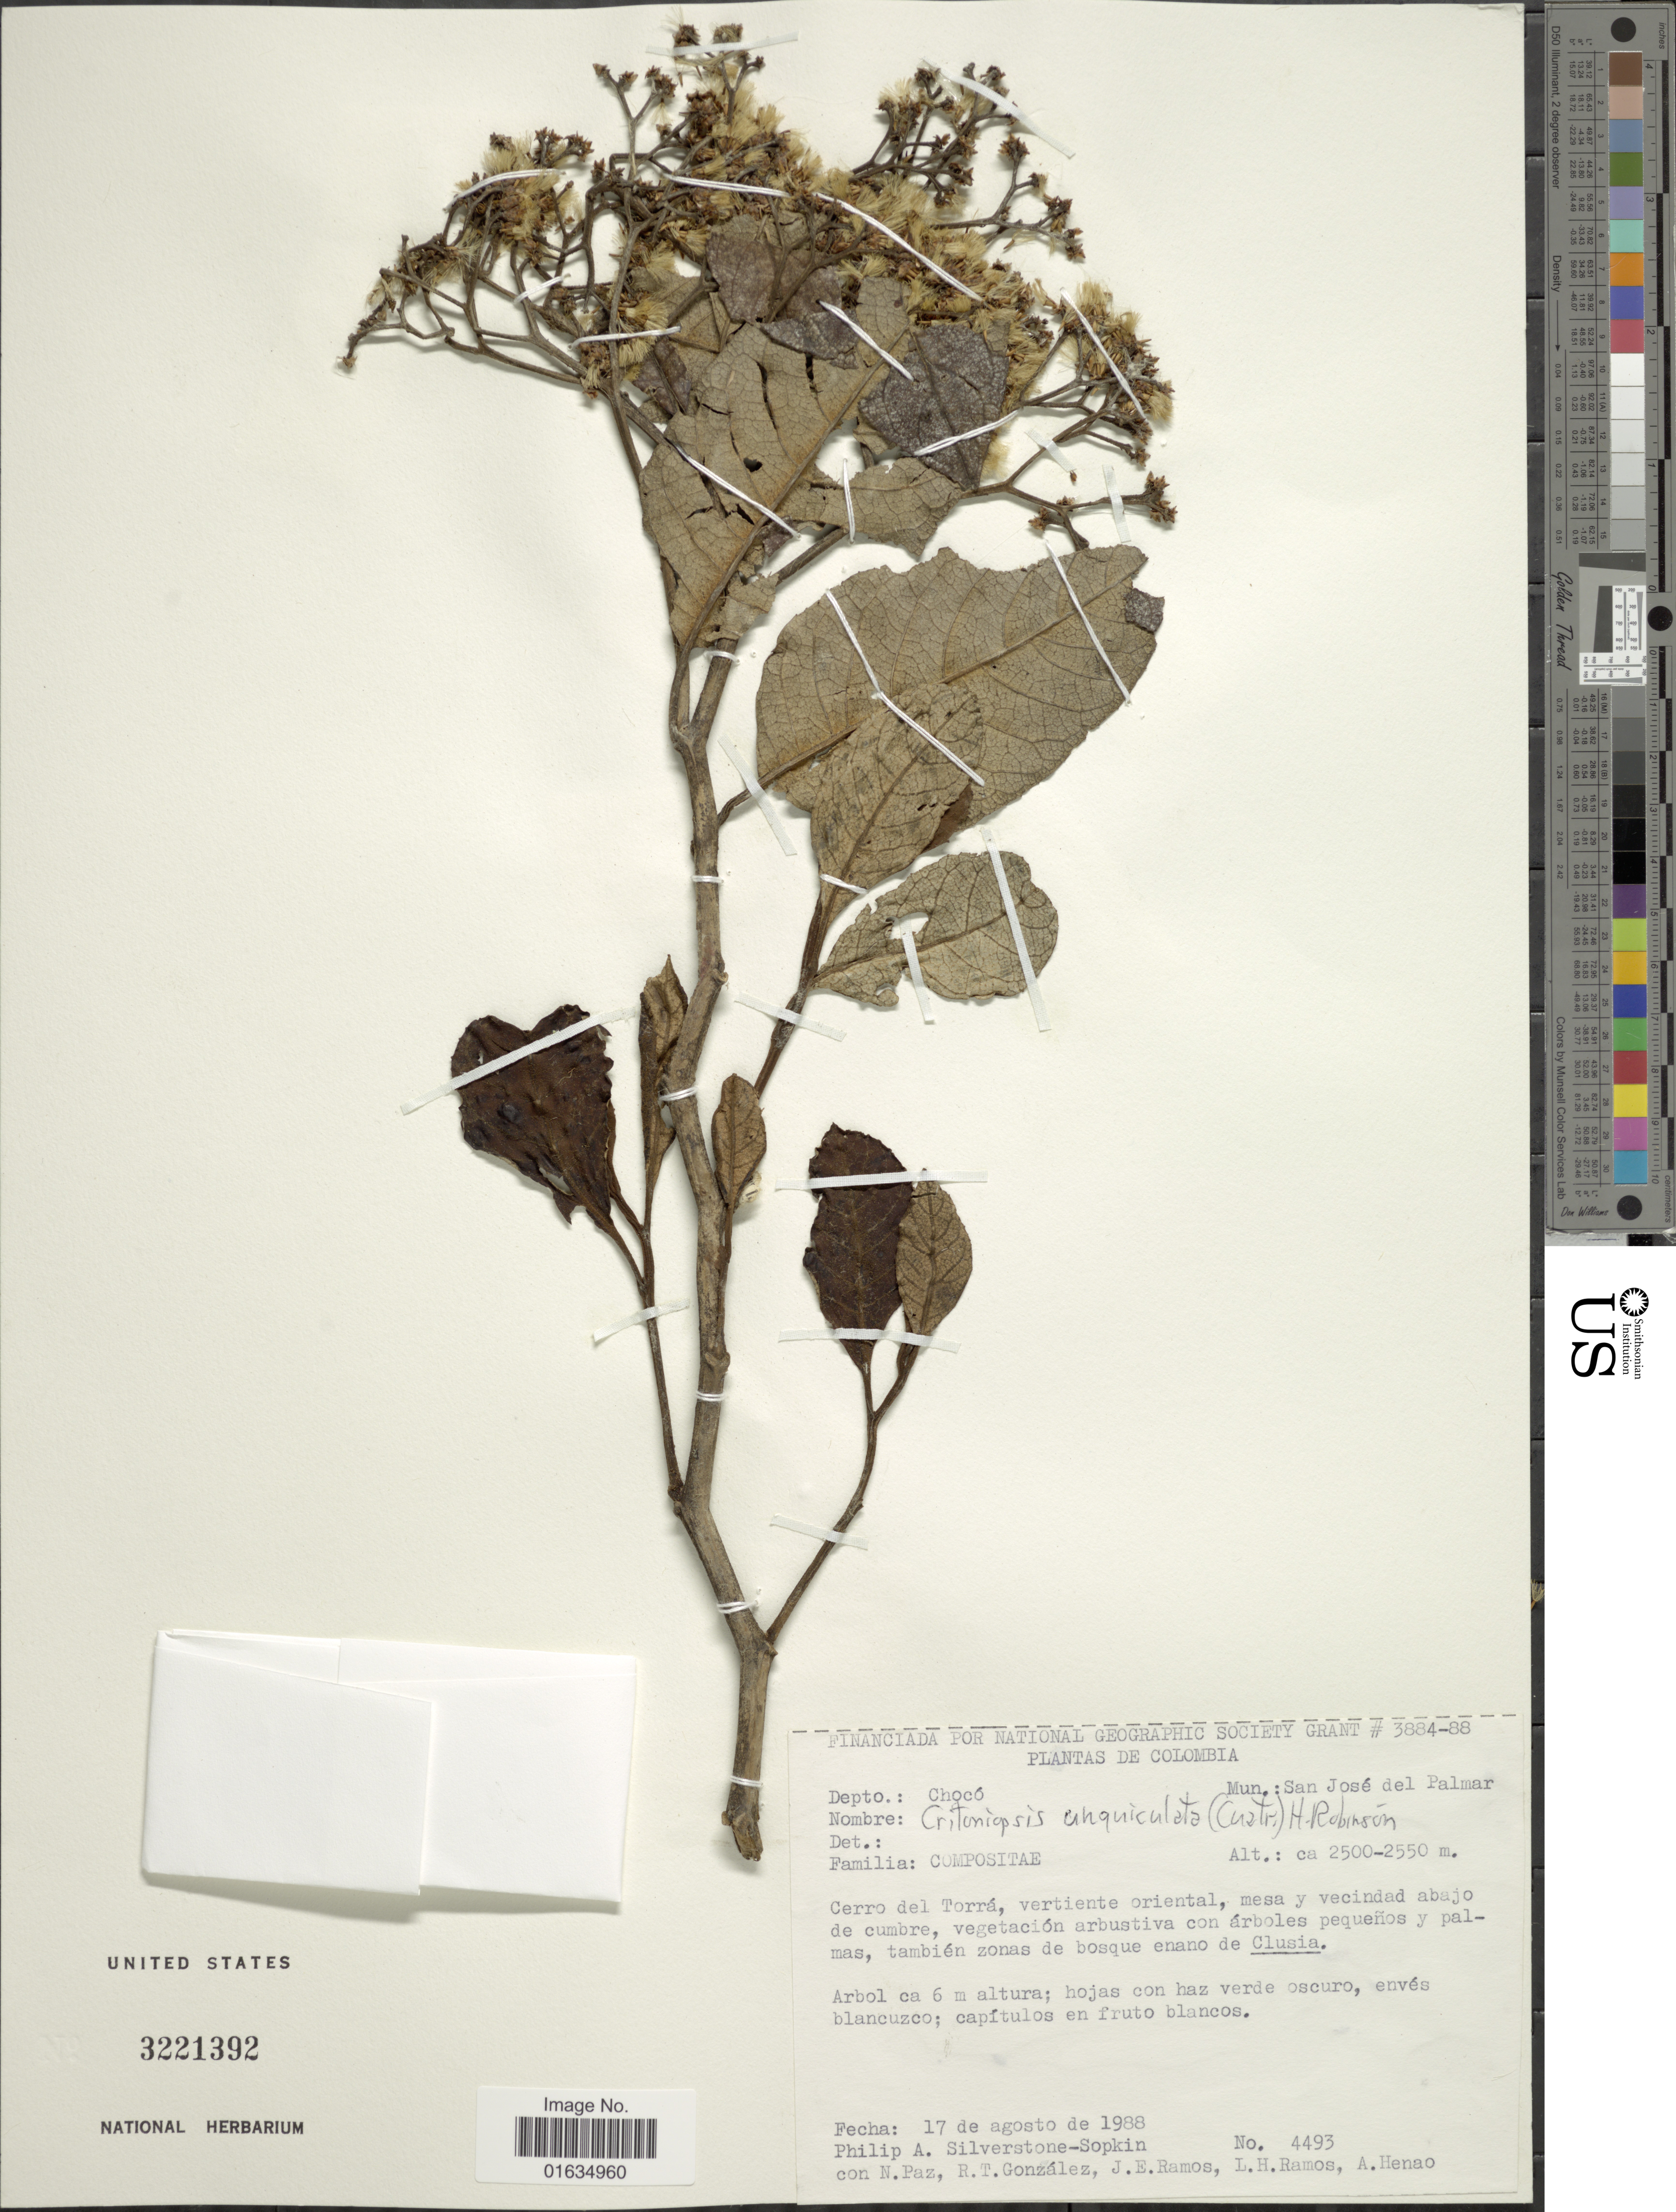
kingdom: Plantae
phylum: Tracheophyta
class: Magnoliopsida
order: Asterales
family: Asteraceae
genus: Critoniopsis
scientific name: Critoniopsis unguiculata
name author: (Cuatrec.) H. Rob.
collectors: P. A. Silverstone-Sopkin, N. Paz, R. Gonzalez, J. E. Ramos & et al.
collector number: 4493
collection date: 1988-08-17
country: Colombia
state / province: Chocó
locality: Depto. Choco, Mun. San Jose del Palmar, Cerro del Torra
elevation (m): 2500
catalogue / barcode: US 3221392